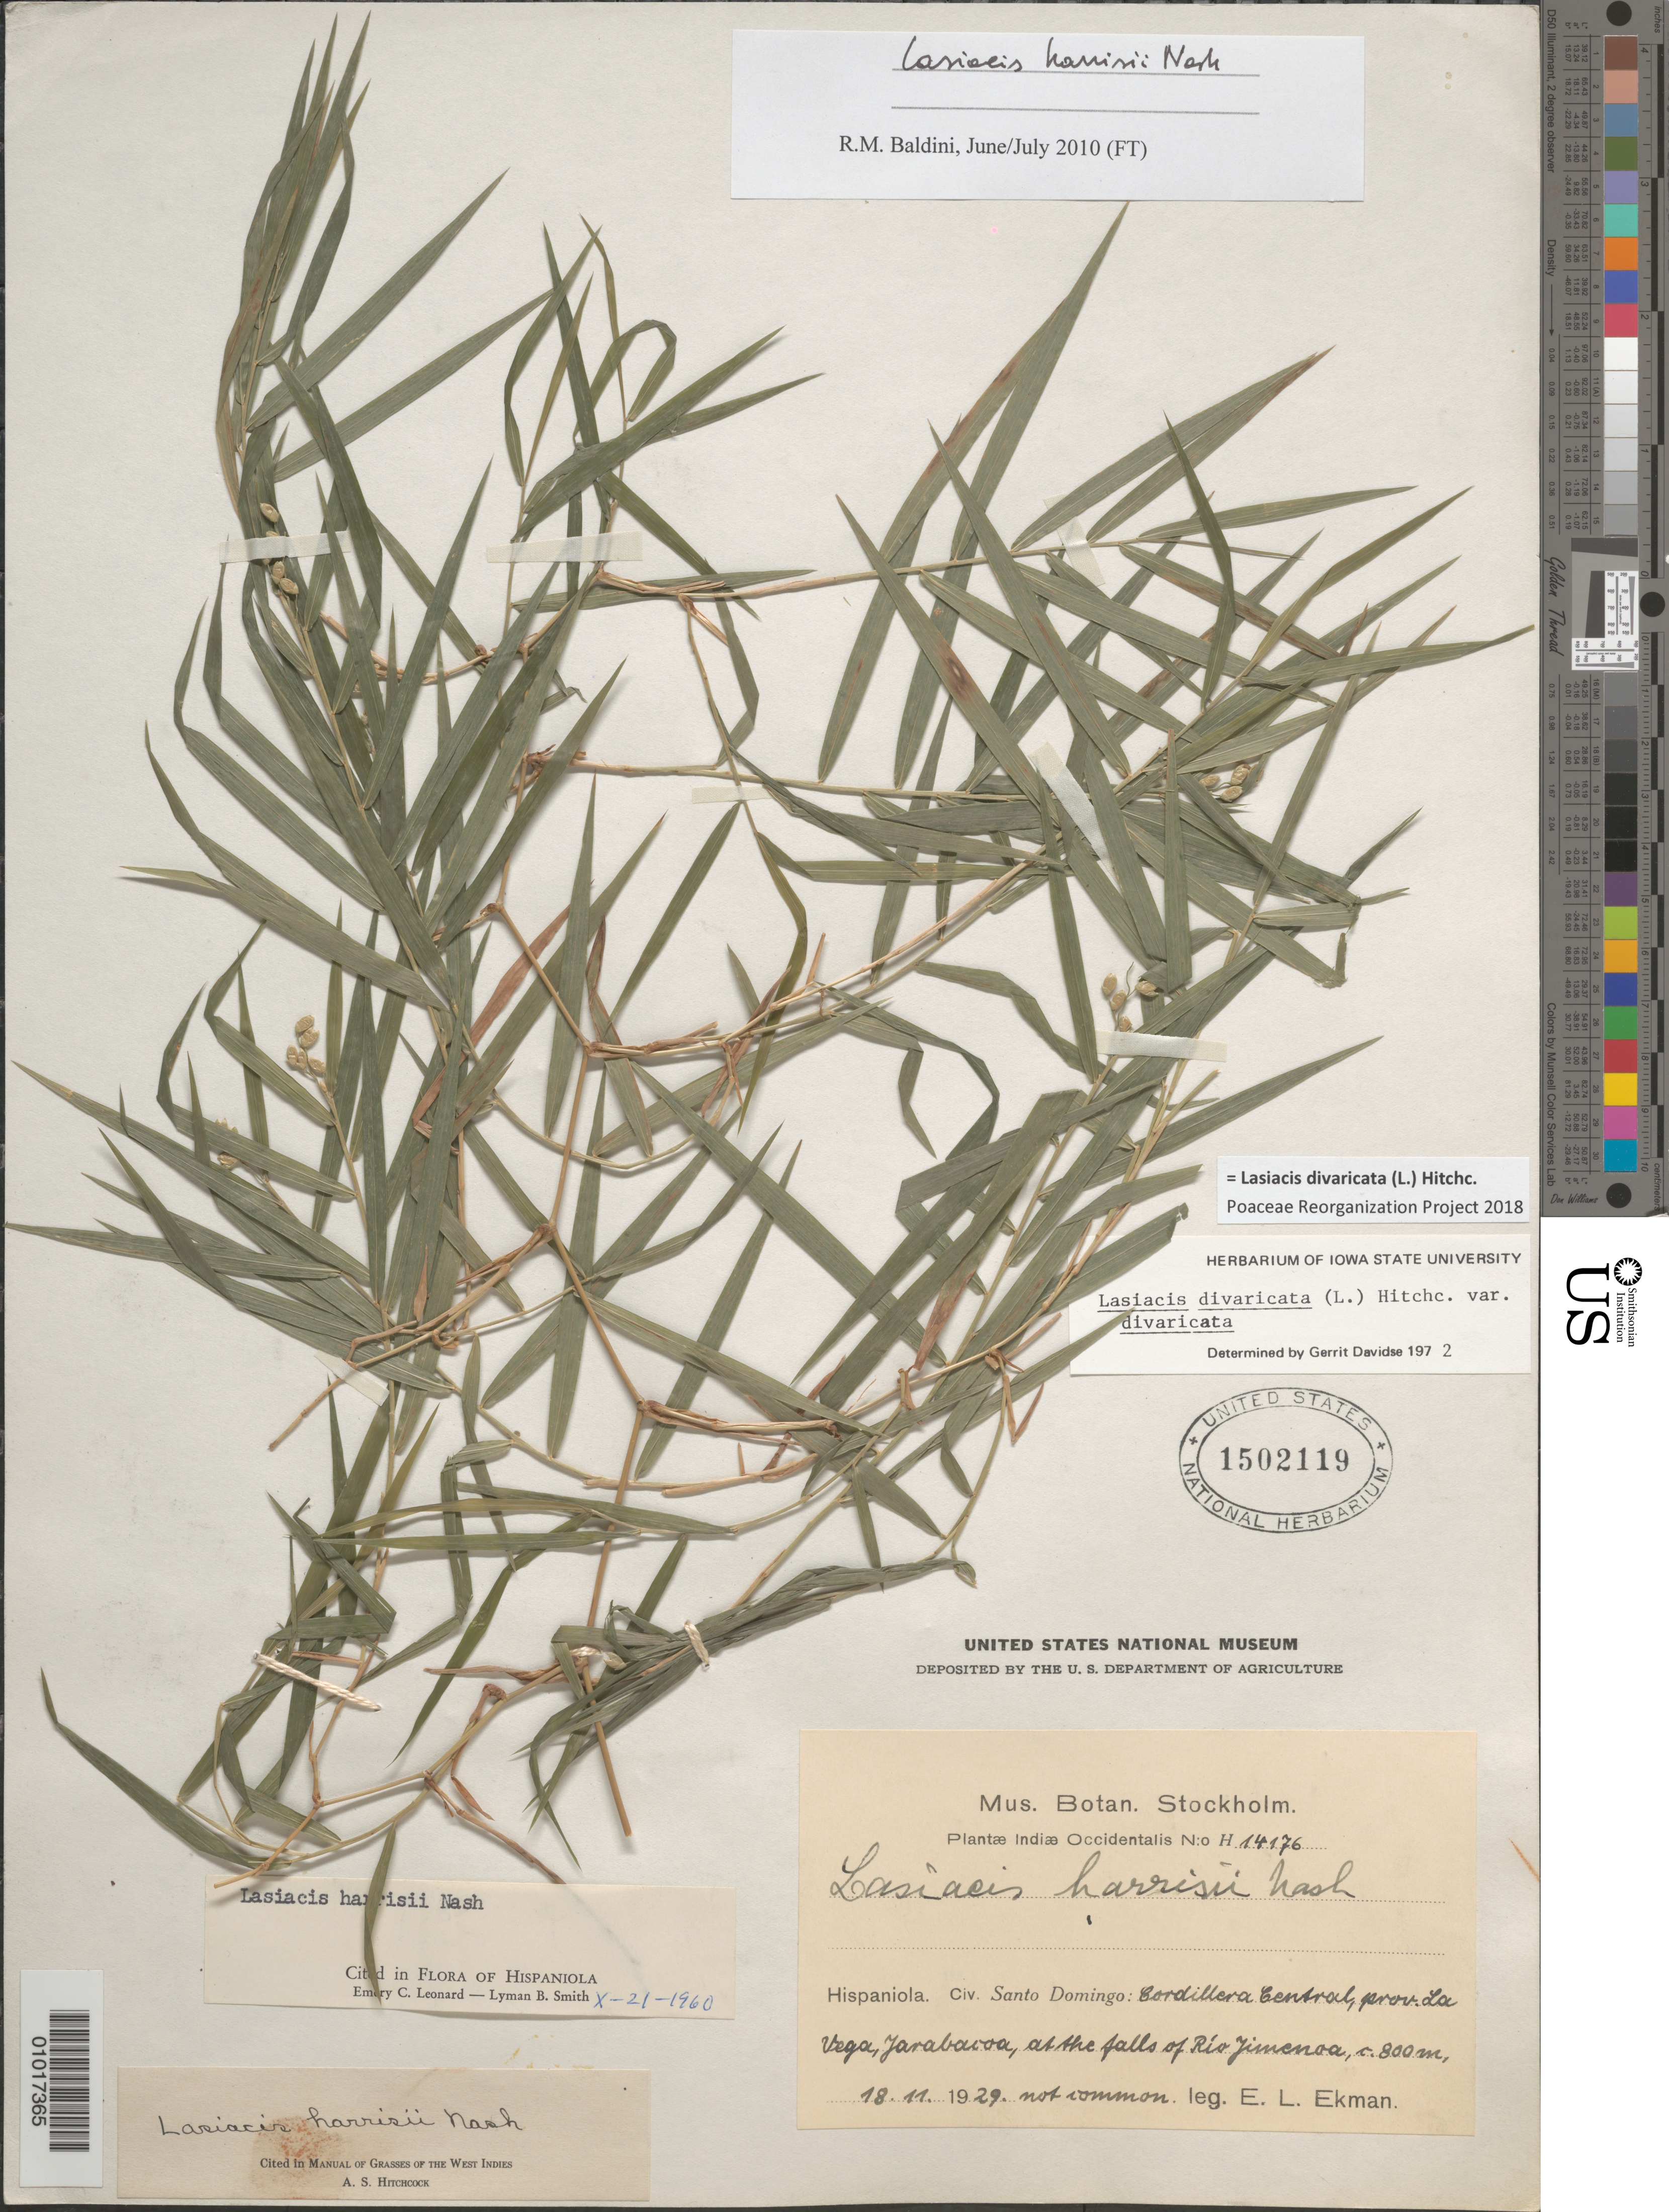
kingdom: Plantae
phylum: Tracheophyta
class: Liliopsida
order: Poales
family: Poaceae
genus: Lasiacis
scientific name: Lasiacis harrisii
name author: Nash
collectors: E. L. Ekman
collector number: H 14176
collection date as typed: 18 Nov 1929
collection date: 1929-11-18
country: Dominican Republic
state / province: La Vega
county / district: Santo Domingo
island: Hispaniola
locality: Cordillera Central, Jarabacoa, at the falls of Rio Jimenoa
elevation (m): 800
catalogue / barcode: US 1502119